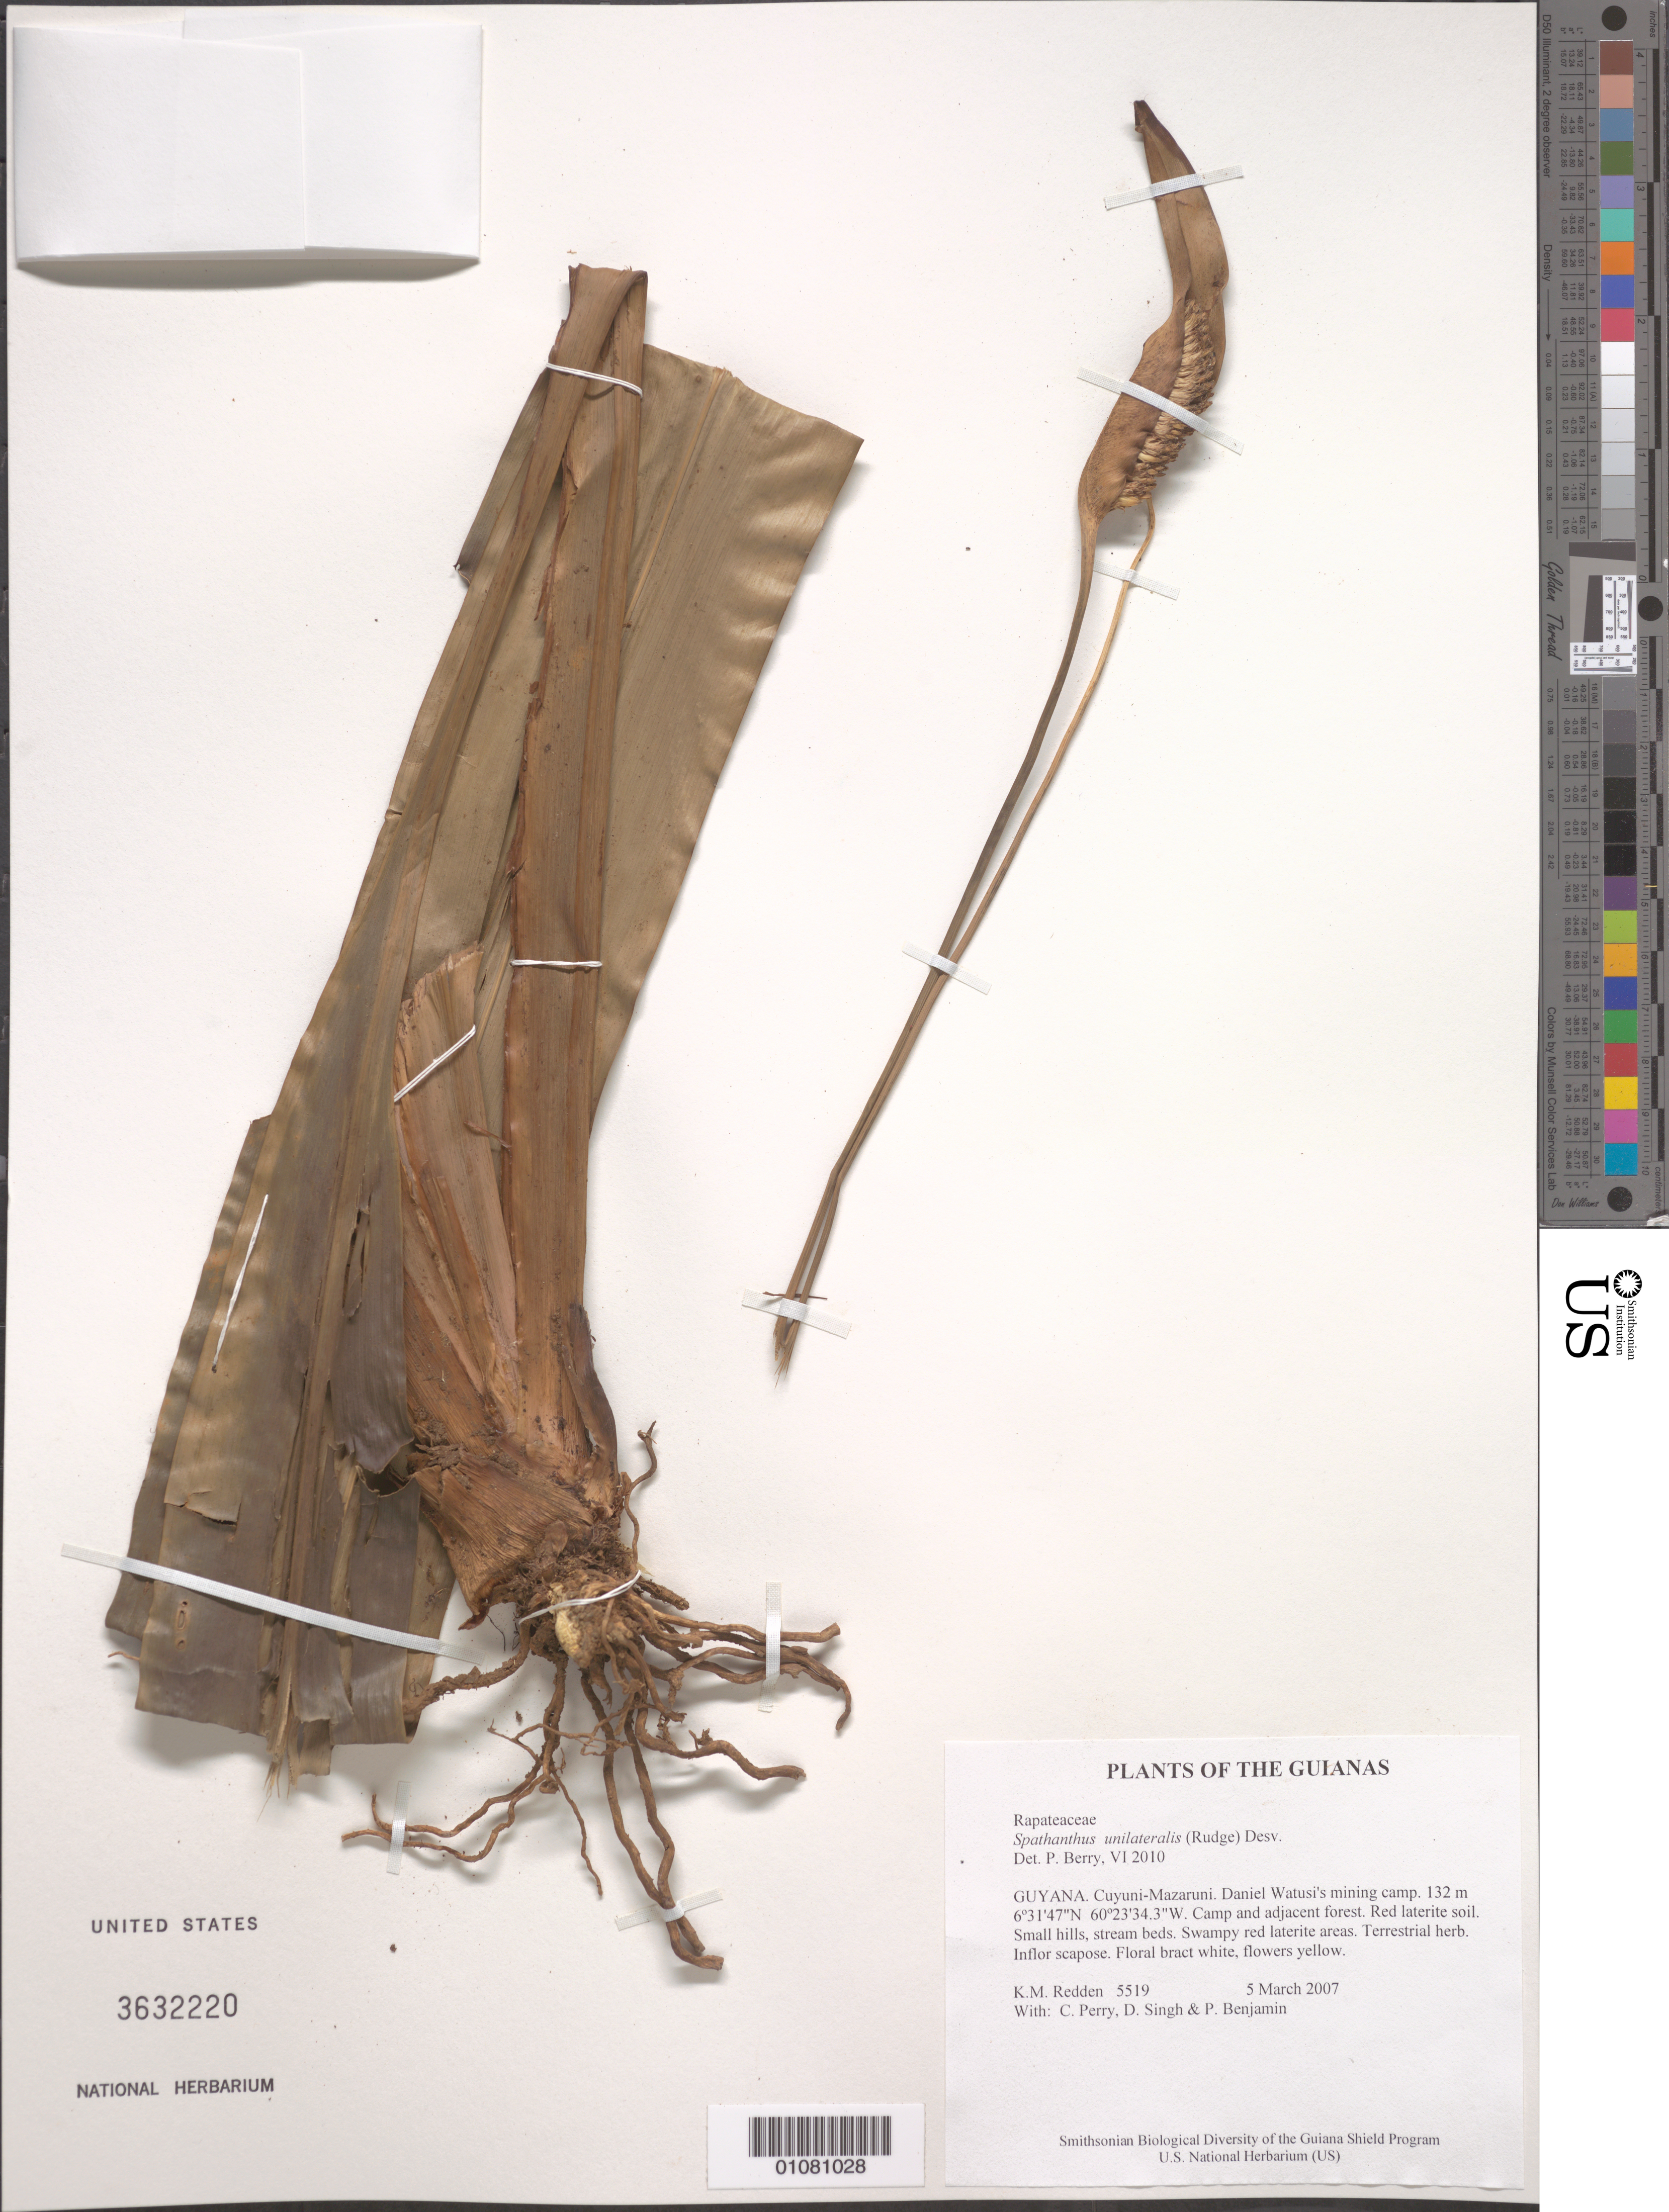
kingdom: Plantae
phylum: Tracheophyta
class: Liliopsida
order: Poales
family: Rapateaceae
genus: Spathanthus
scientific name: Spathanthus unilateralis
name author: (Rudge) Desv.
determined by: Berry, P. E., (WIS), University of Wisconsin - Madison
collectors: K. M. Redden, C. Perry, D. Singh & P. Benjamin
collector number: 5519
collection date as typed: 5 March 2007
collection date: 2007-03-05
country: Guyana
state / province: Cuyuni-Mazaruni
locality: Daniel Watusi's mining camp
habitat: Camp and adjacent forest. Red laterite soil. Small hills, stream beds. Swampy red laterite areas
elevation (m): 132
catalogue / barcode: US 3632220